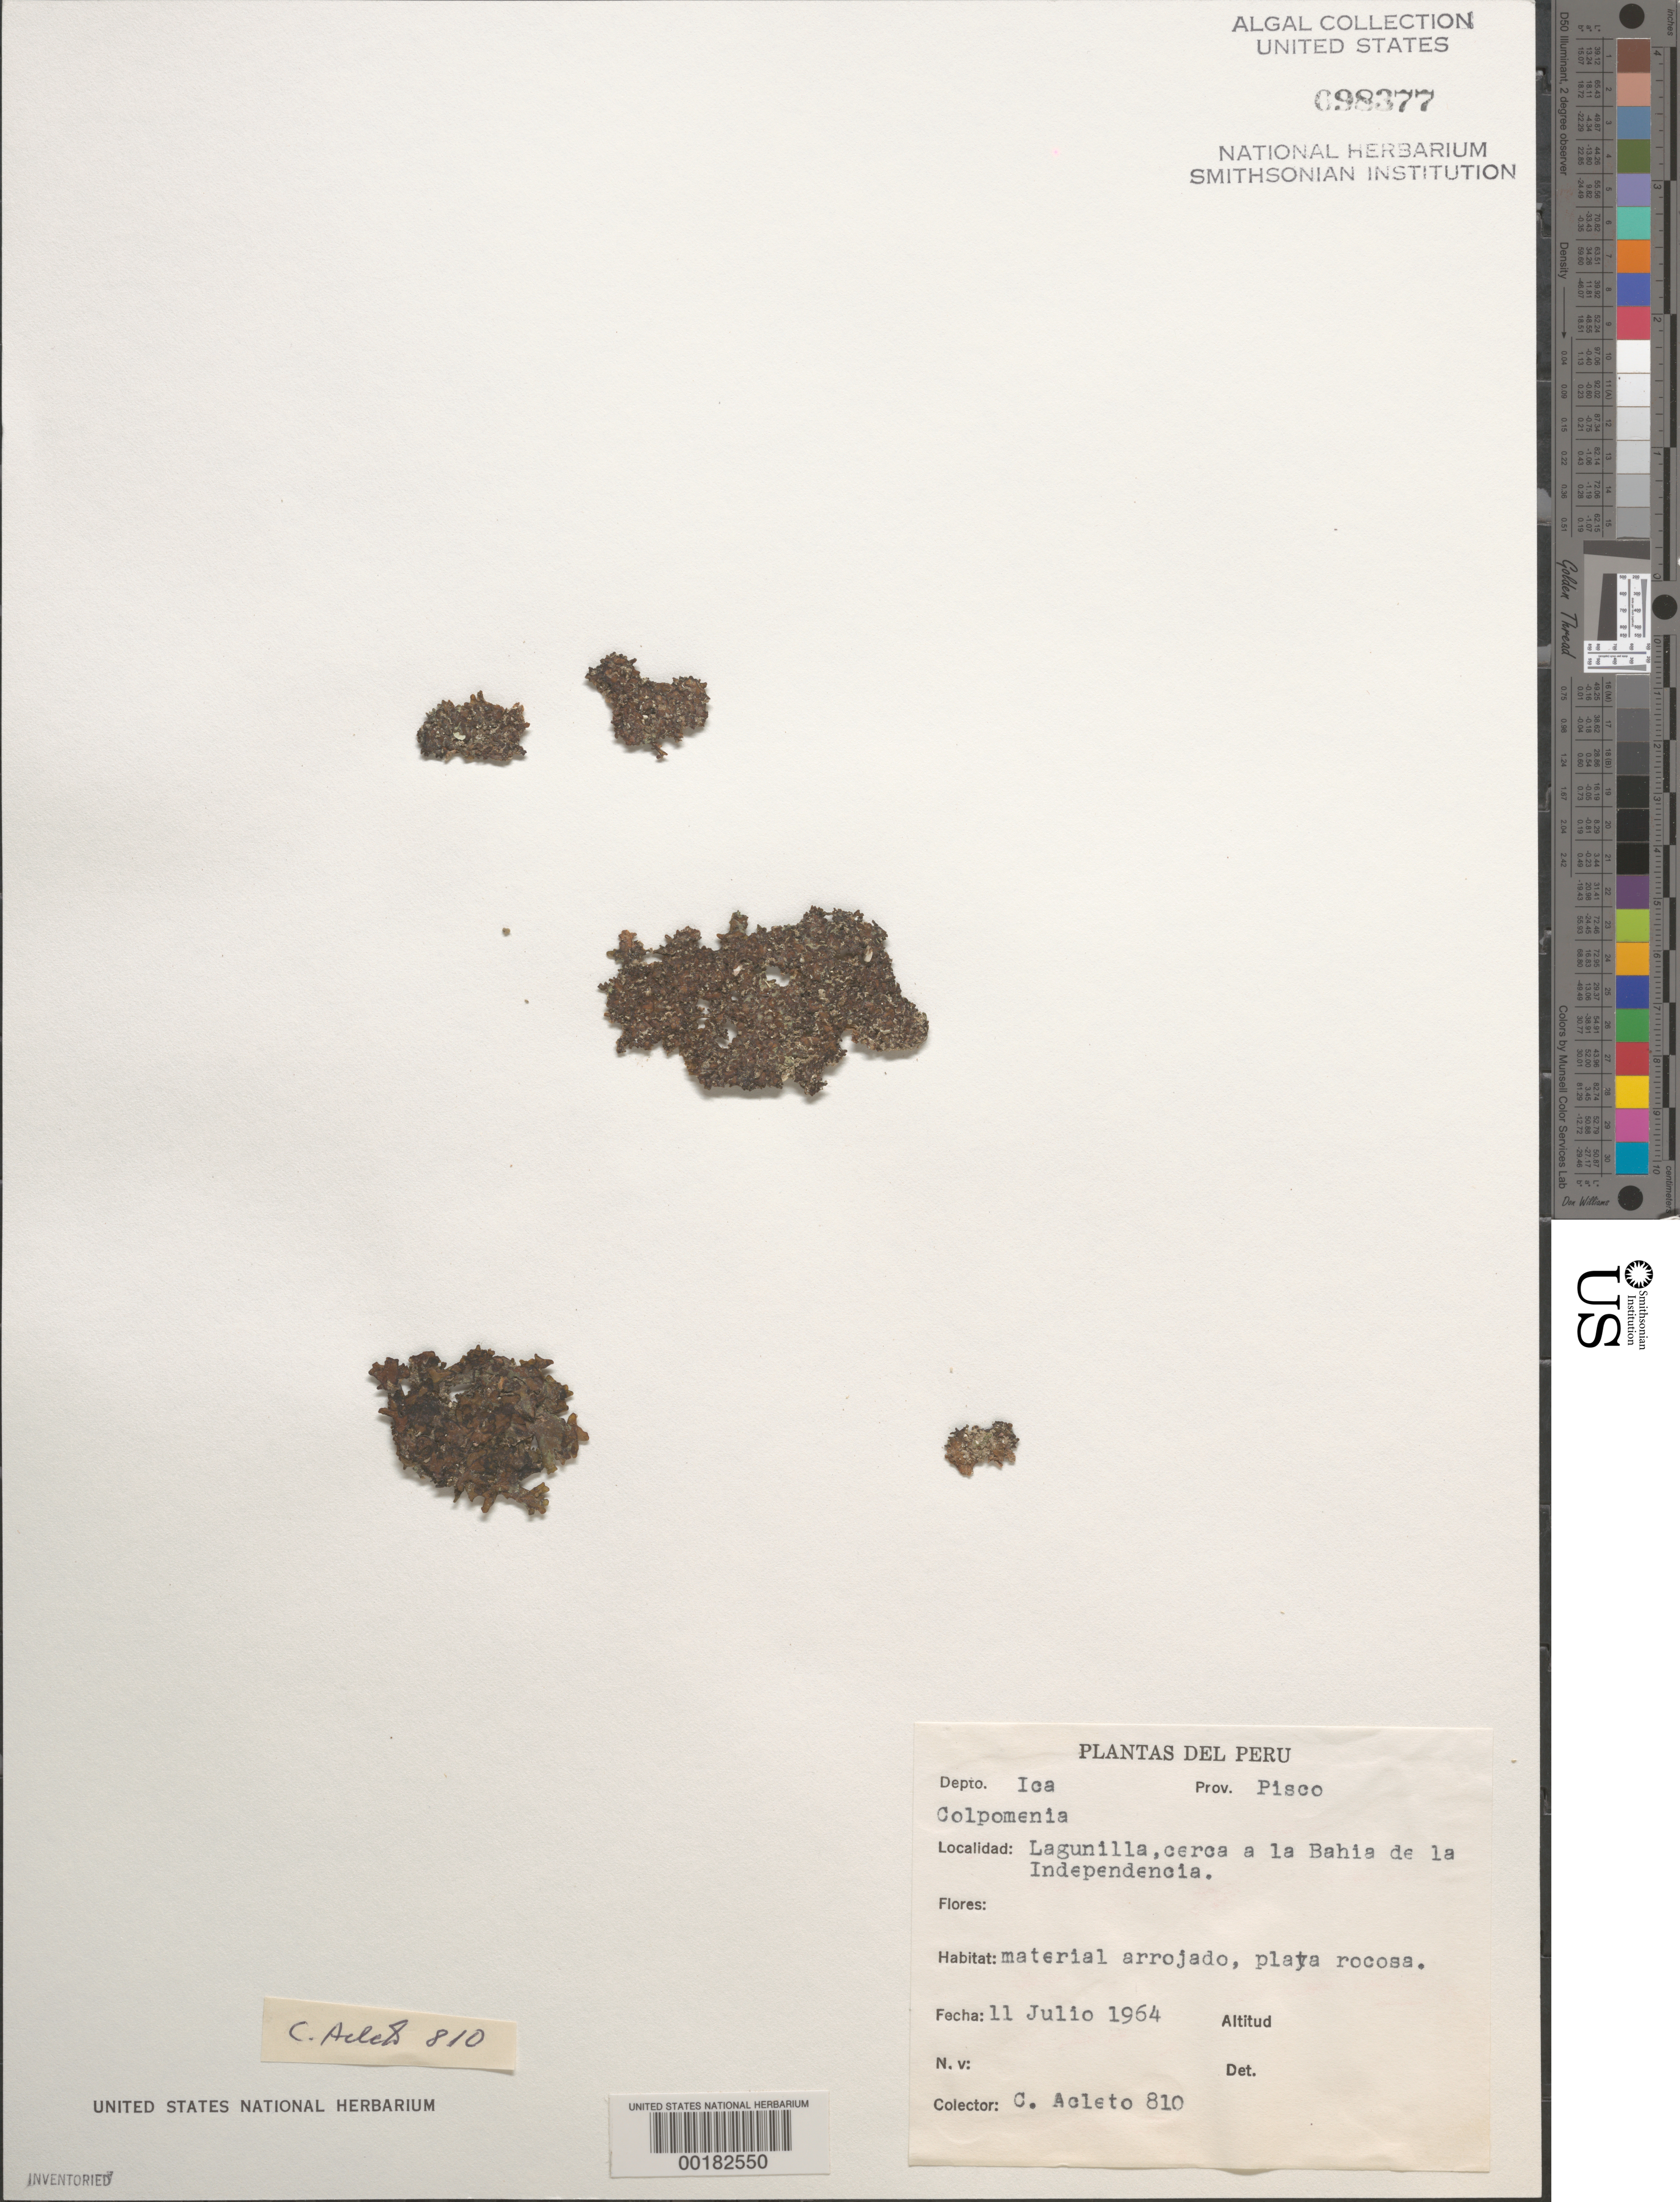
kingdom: Chromista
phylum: Ochrophyta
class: Phaeophyceae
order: Scytosiphonales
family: Scytosiphonaceae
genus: Colpomenia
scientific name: Colpomenia sp.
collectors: C. Acleto O.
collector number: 810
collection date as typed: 11 Jul 1964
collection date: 1964-07-11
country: Peru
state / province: Ica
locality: Lagunilla, near Bahia de la Independencia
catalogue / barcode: US 98377